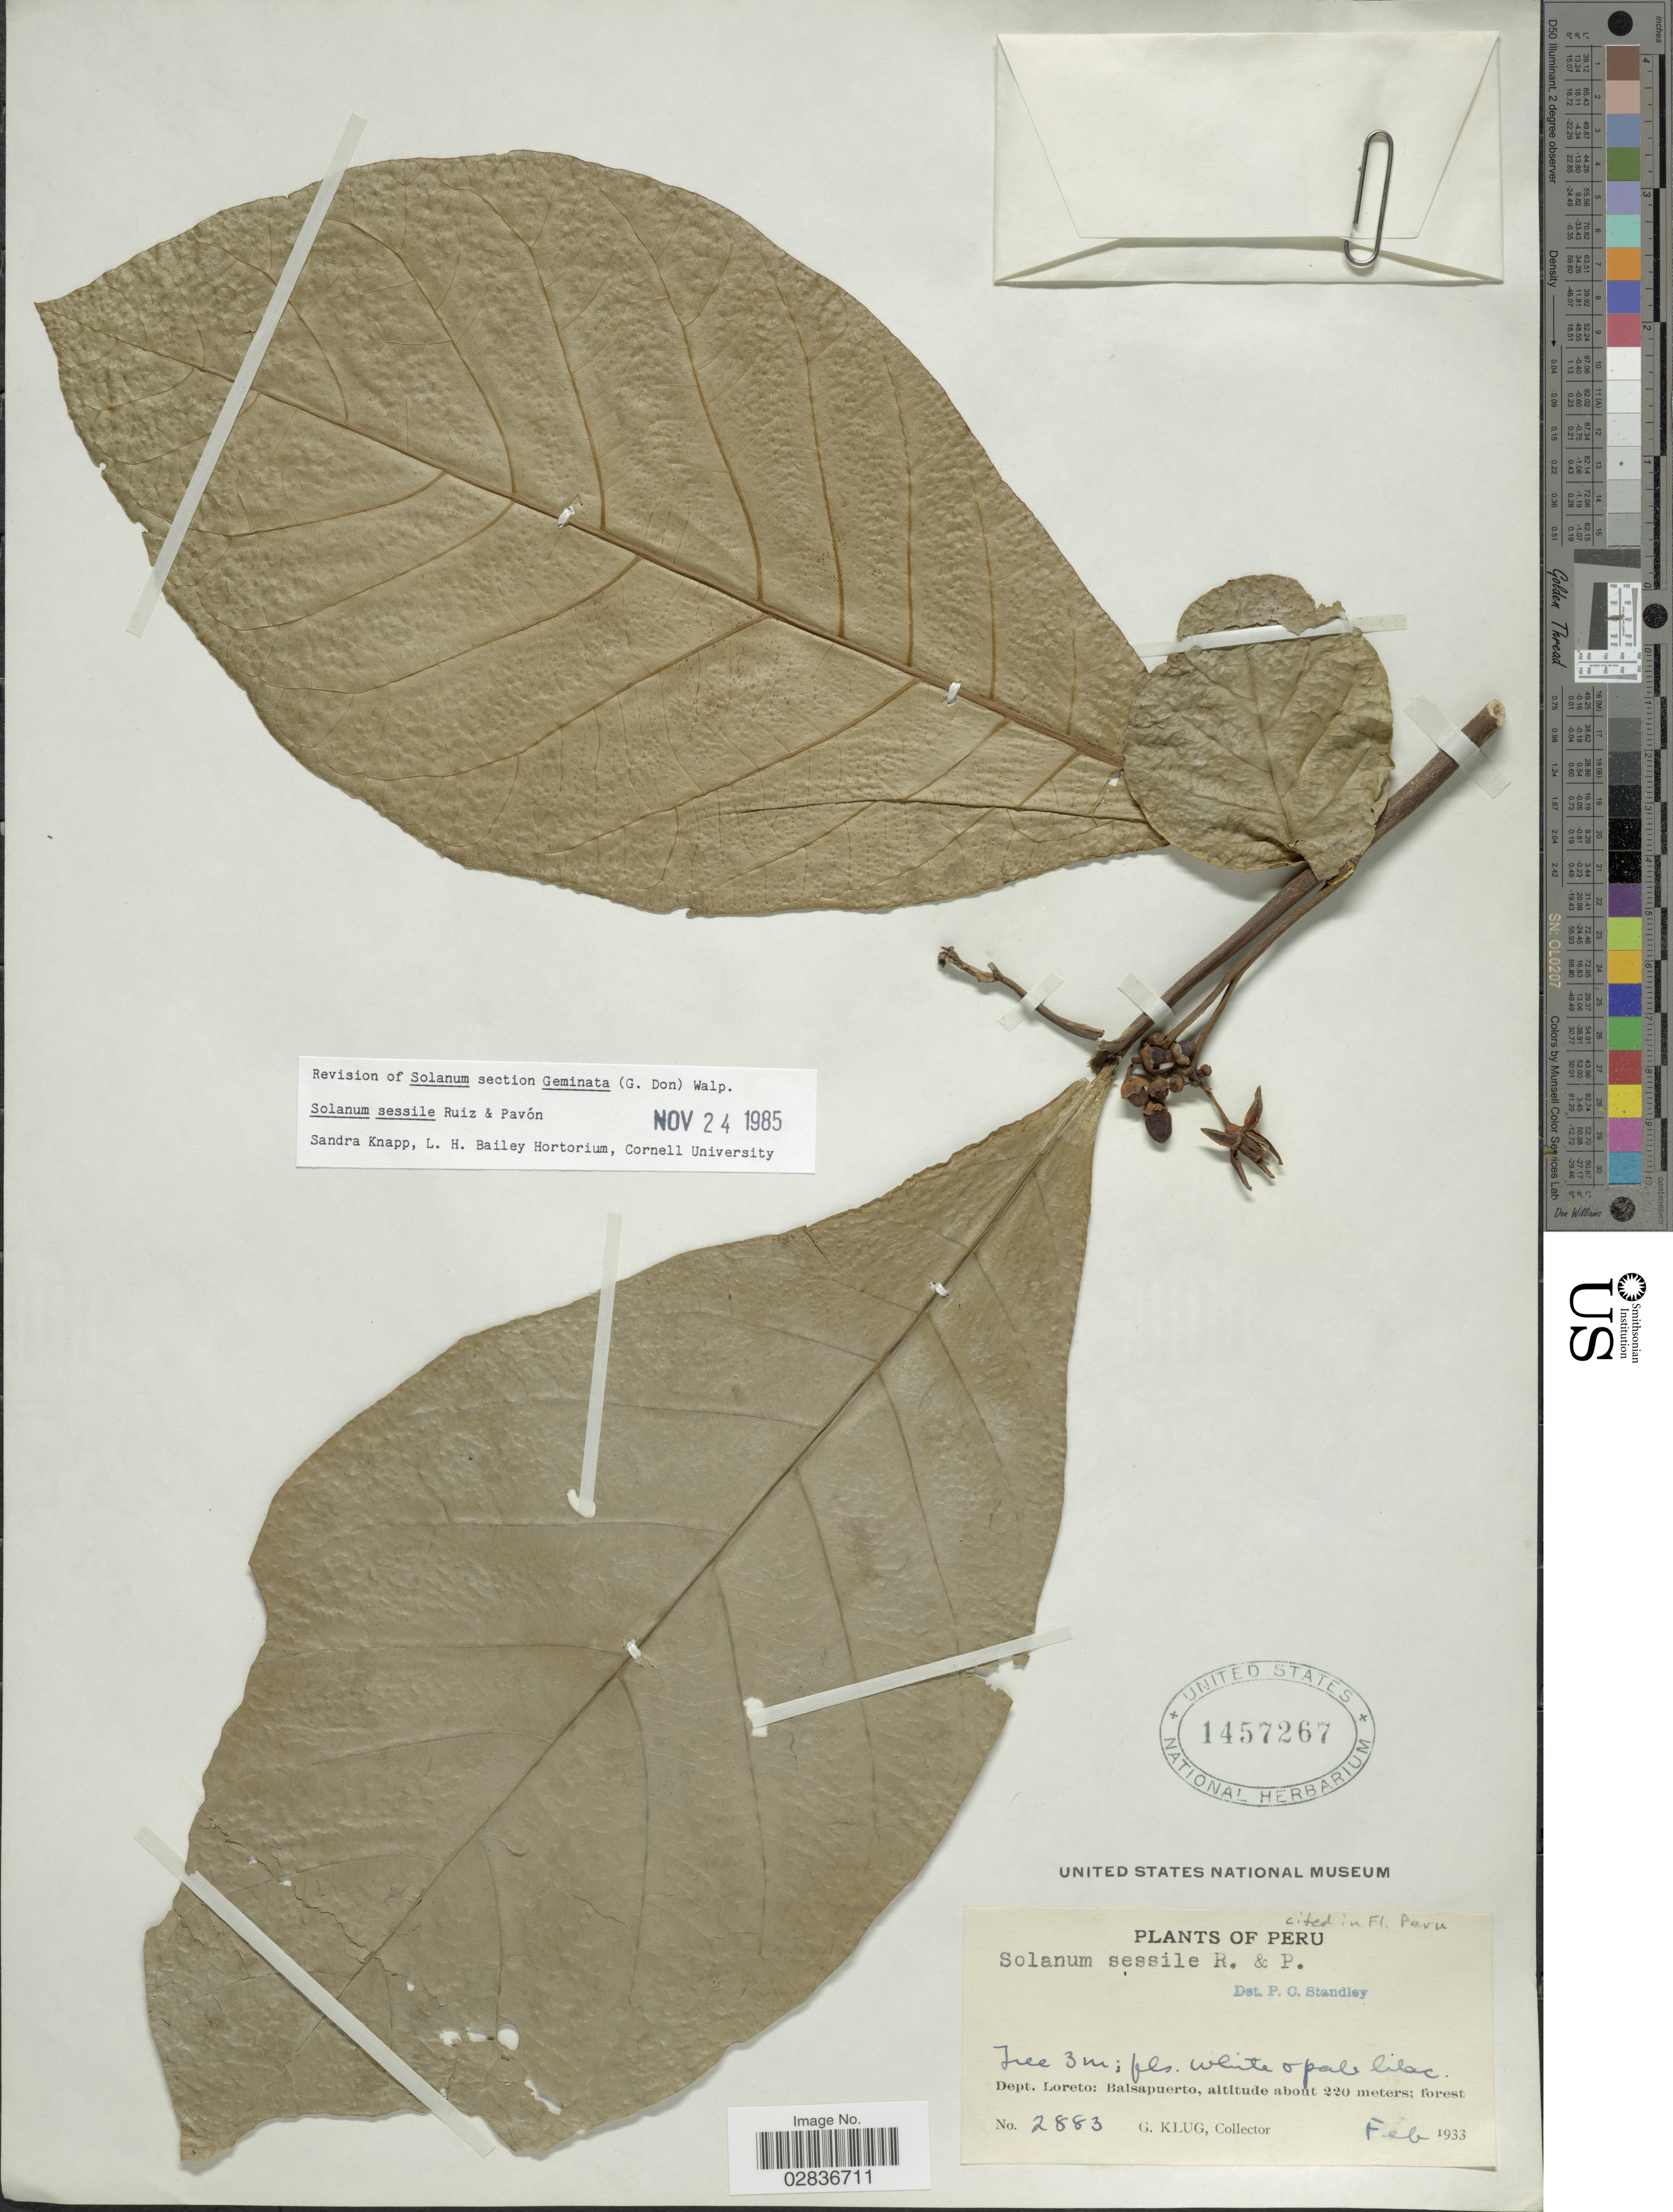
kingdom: Plantae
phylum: Tracheophyta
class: Magnoliopsida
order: Solanales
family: Solanaceae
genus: Solanum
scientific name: Solanum sessile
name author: Dunal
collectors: G. Klug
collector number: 2883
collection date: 1933-02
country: Peru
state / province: Loreto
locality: Dept. Loreto: Balsapuerto.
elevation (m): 220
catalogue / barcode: US 1457267